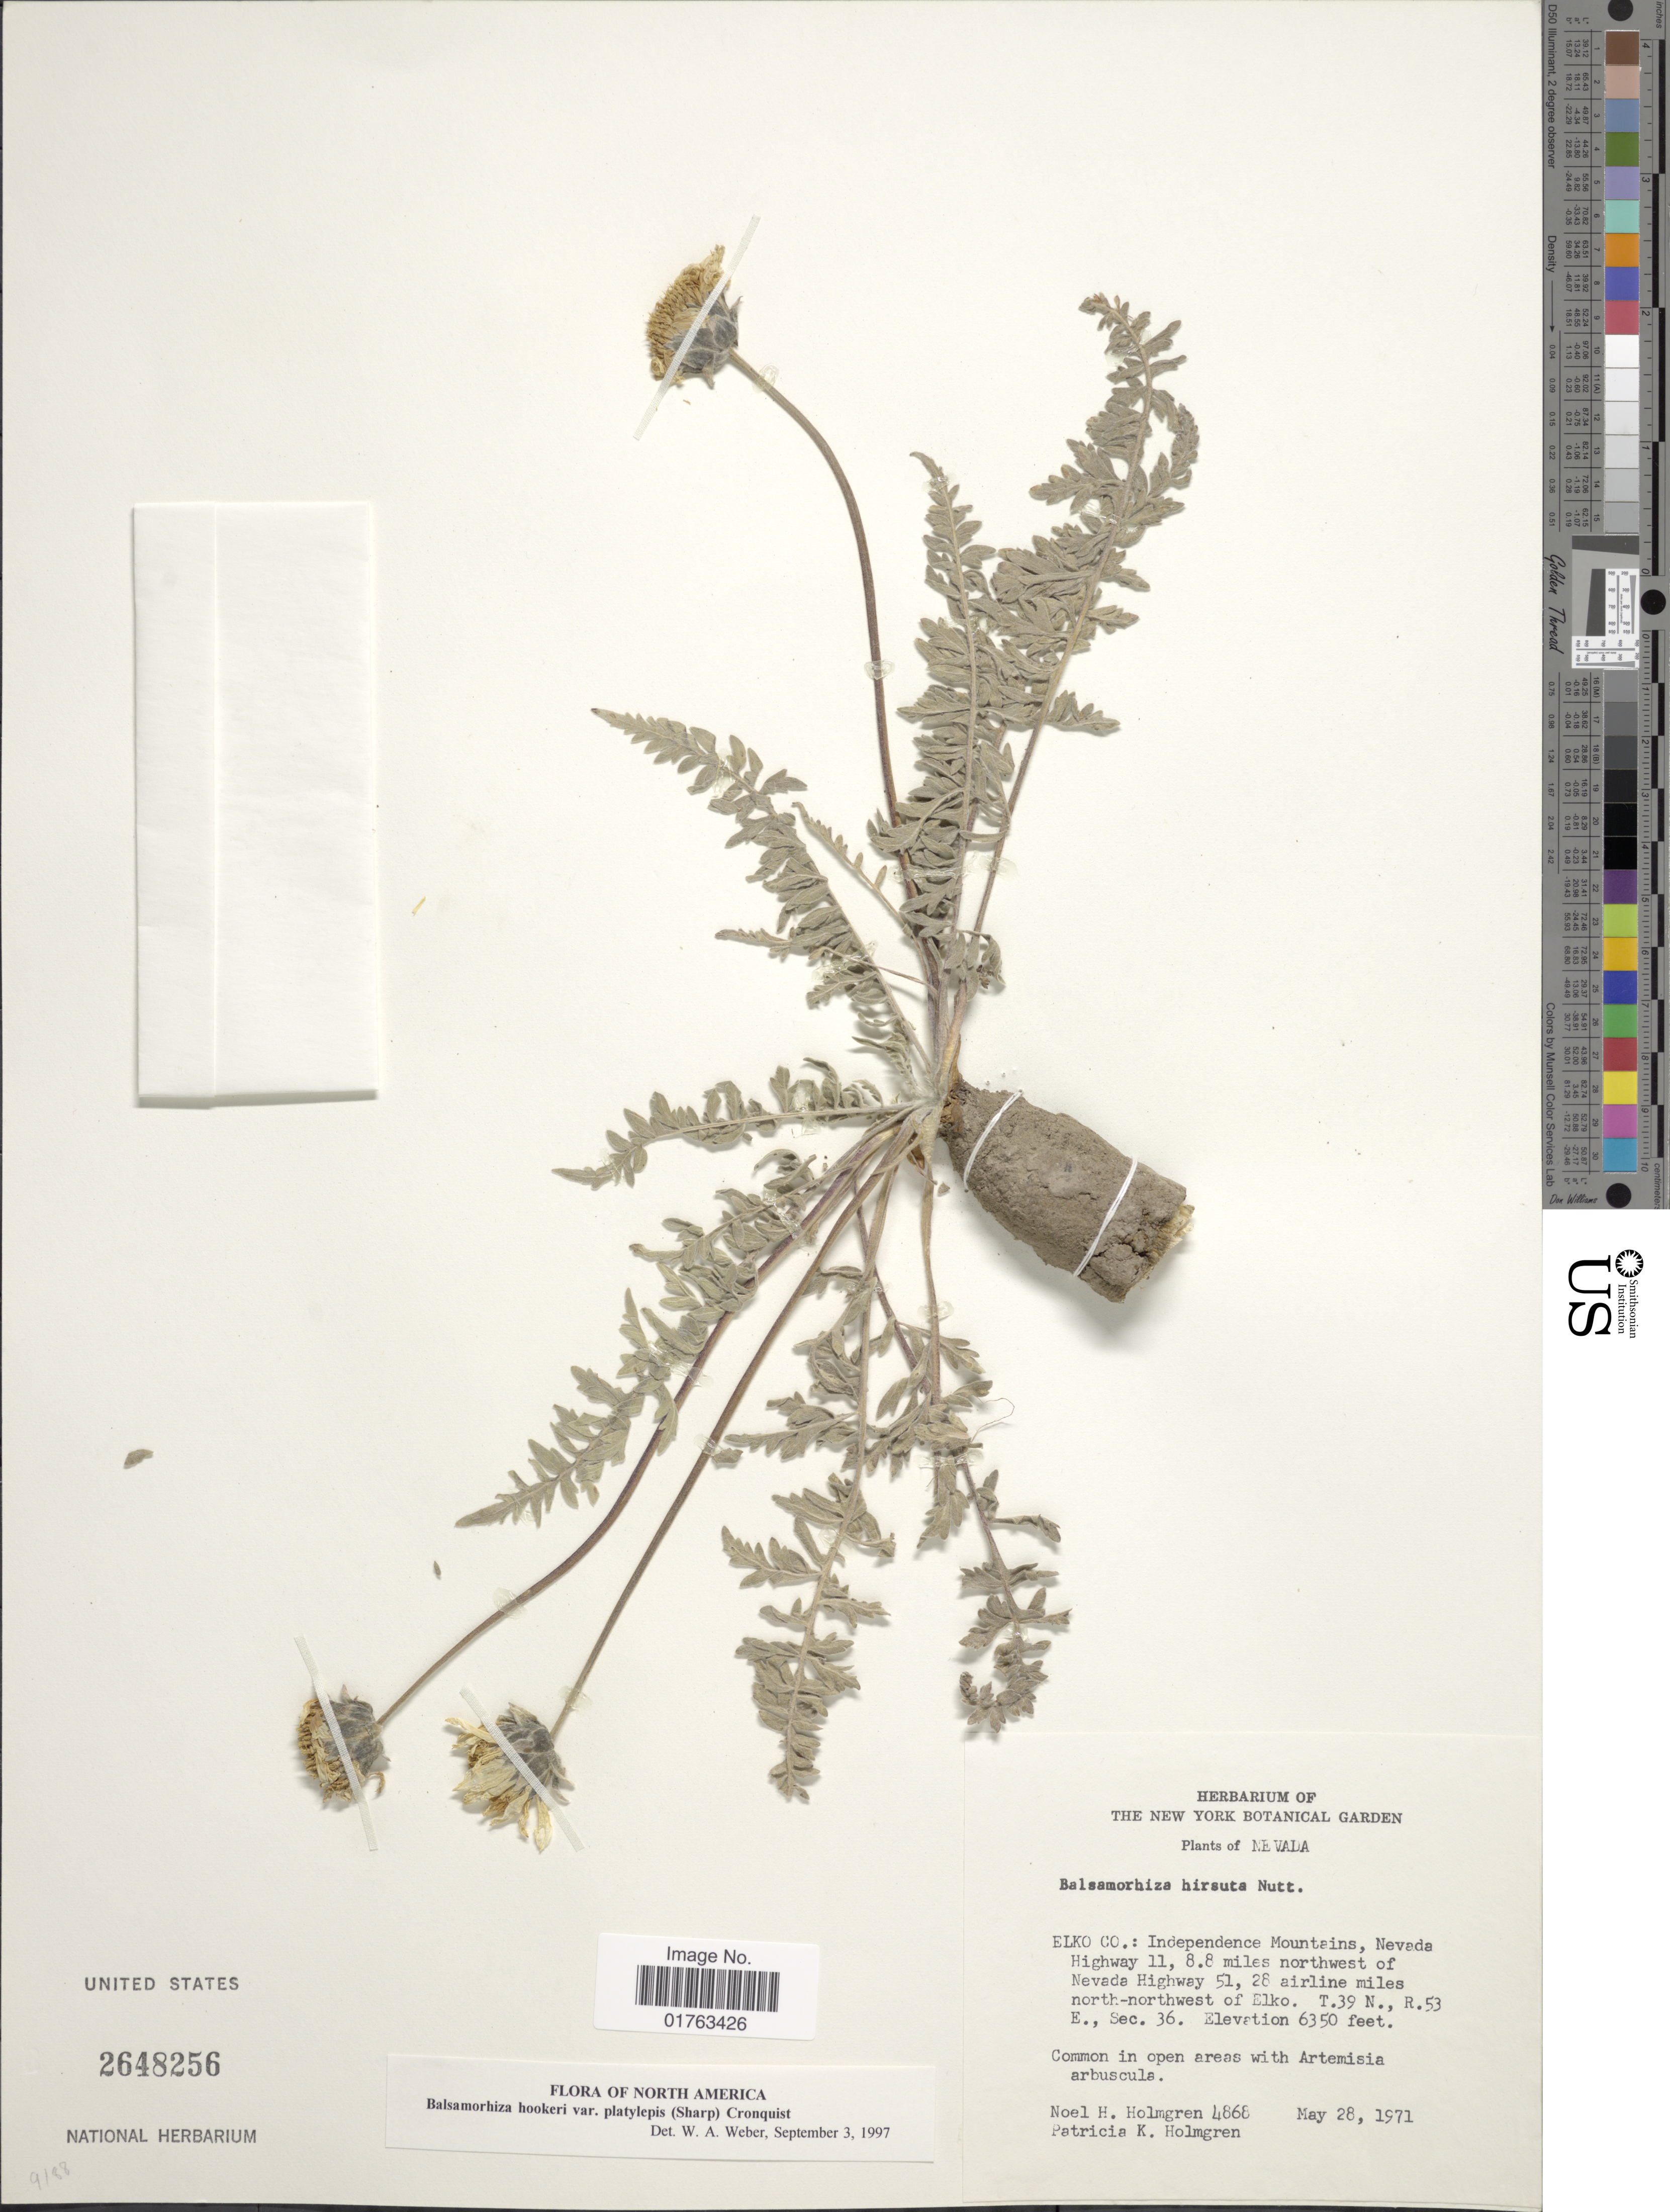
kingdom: Plantae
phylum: Tracheophyta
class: Magnoliopsida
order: Asterales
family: Asteraceae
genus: Balsamorhiza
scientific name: Balsamorhiza hookeri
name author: Nutt.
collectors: N. H. Holmgren & P. K. Holmgren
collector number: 4868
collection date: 1971-05-28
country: United States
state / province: Nevada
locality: Elko Co.: Independence Mountains, Nevada Highway 11, 8.8 miles northwest of Nevada Highway 51, 28 airline miles north-northwest of Elko. T.39 N., R.53 E., Sec. 36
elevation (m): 1935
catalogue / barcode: US 2648256